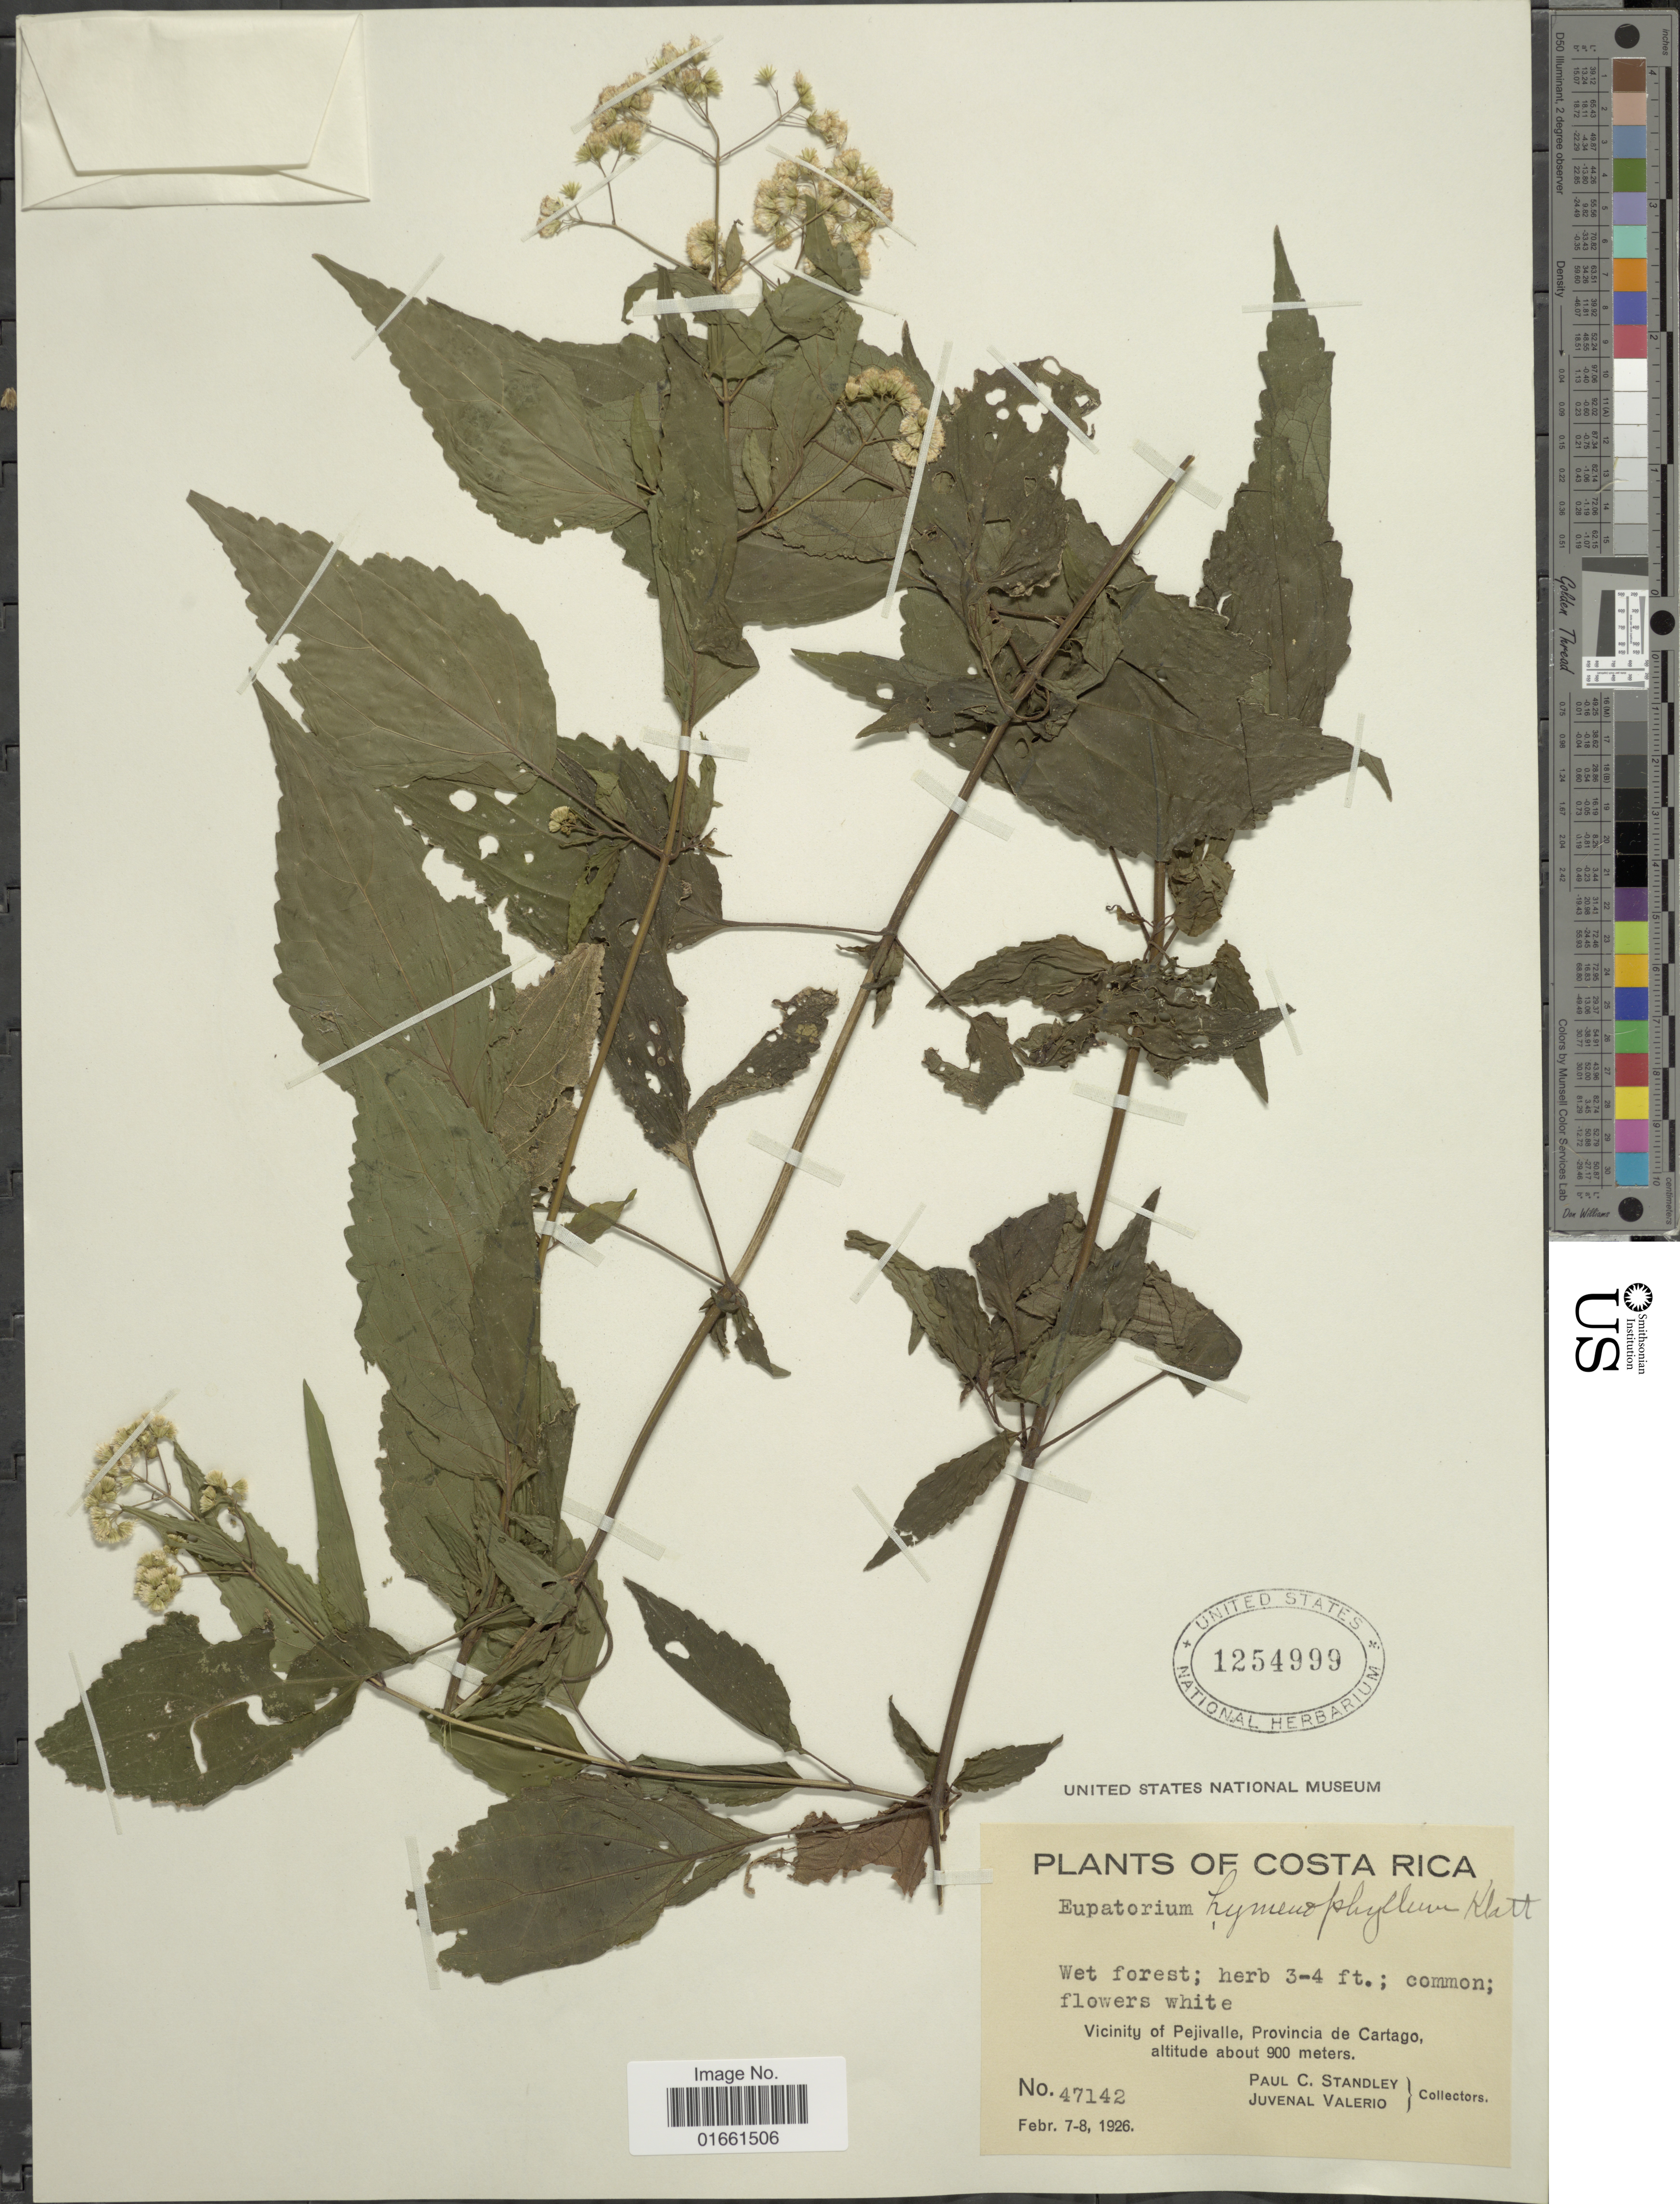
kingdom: Plantae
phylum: Tracheophyta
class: Magnoliopsida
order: Asterales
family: Asteraceae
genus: Fleischmannia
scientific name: Fleischmannia hymenophylla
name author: (Klatt) R.M. King & H. Rob.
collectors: P. C. Standley & J. Valerio R.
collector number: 47142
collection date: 1926-02-07/1926-02-08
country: Costa Rica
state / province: Cartago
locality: Vicinity of Pejivalle, Provincia de Cartago.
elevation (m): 900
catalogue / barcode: US 1254999